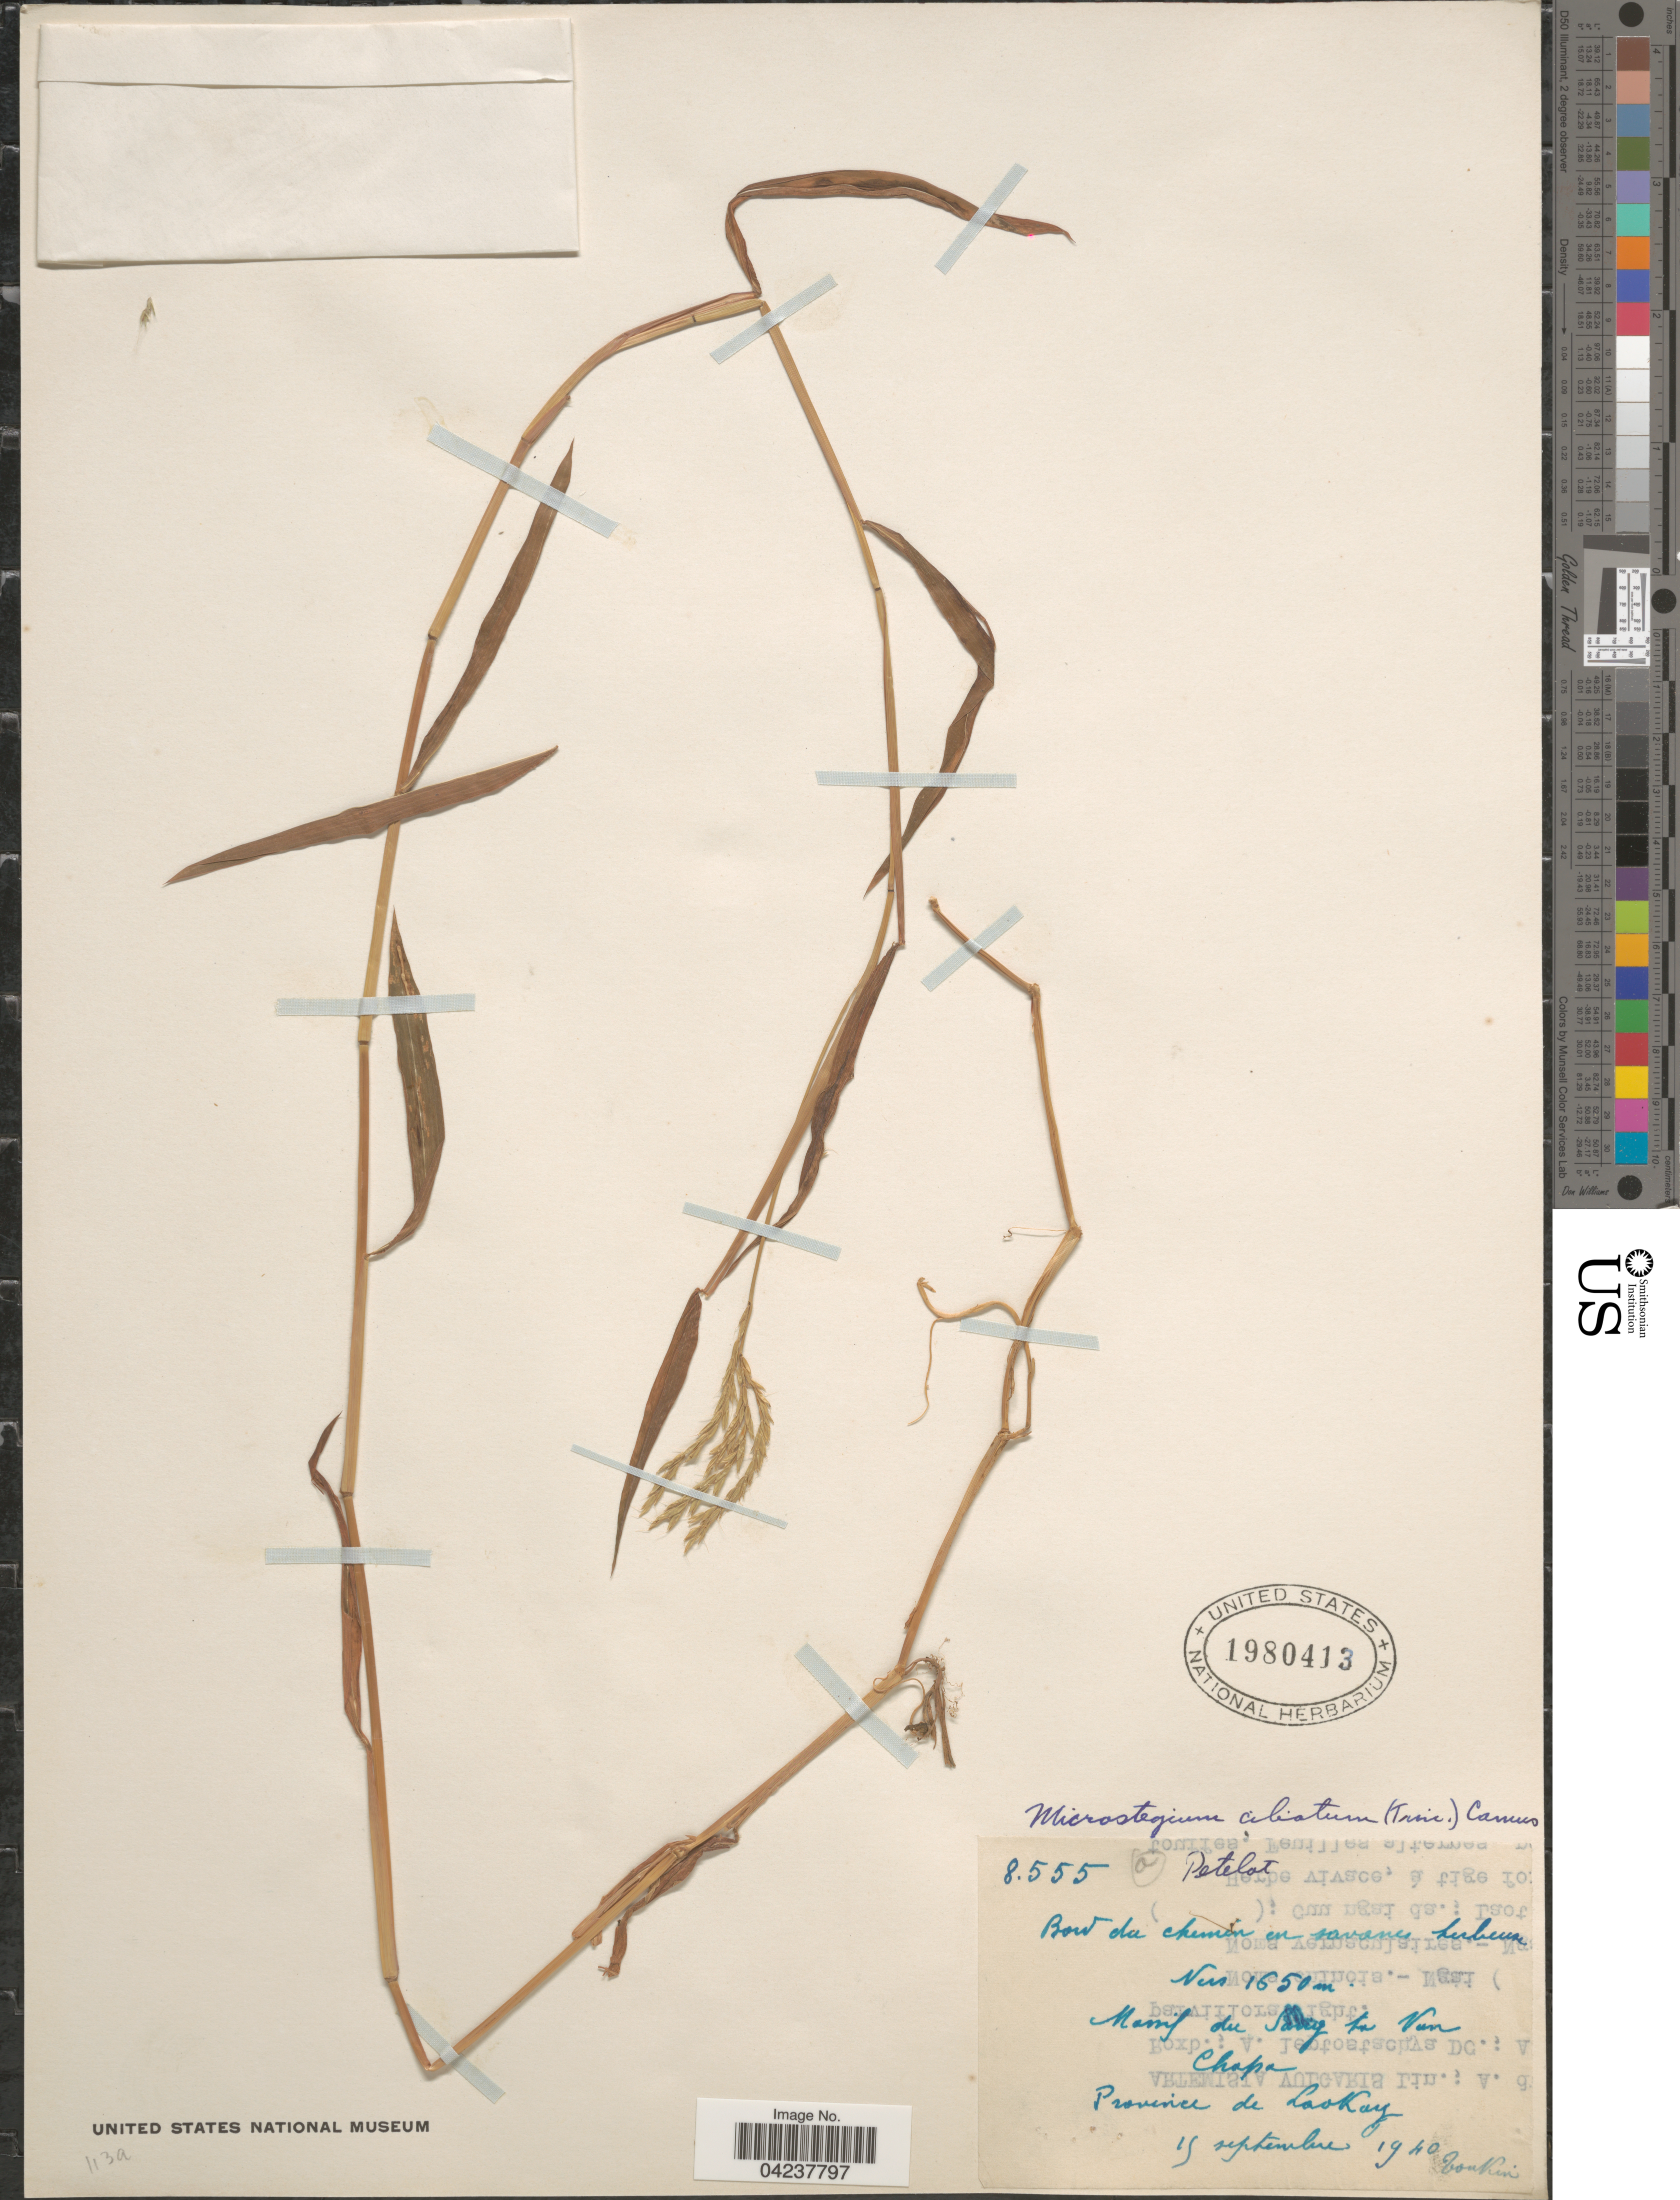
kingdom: Plantae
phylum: Tracheophyta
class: Liliopsida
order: Poales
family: Poaceae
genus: Microstegium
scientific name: Microstegium ciliatum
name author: (Trin.) A. Camus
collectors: A. Petelot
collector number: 8555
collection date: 1940-09-15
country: Vietnam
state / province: Lao Cai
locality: Massif du Tang tu [interpreted] Van Chapa. Province de Lao Kay.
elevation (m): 1650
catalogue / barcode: US 1980413